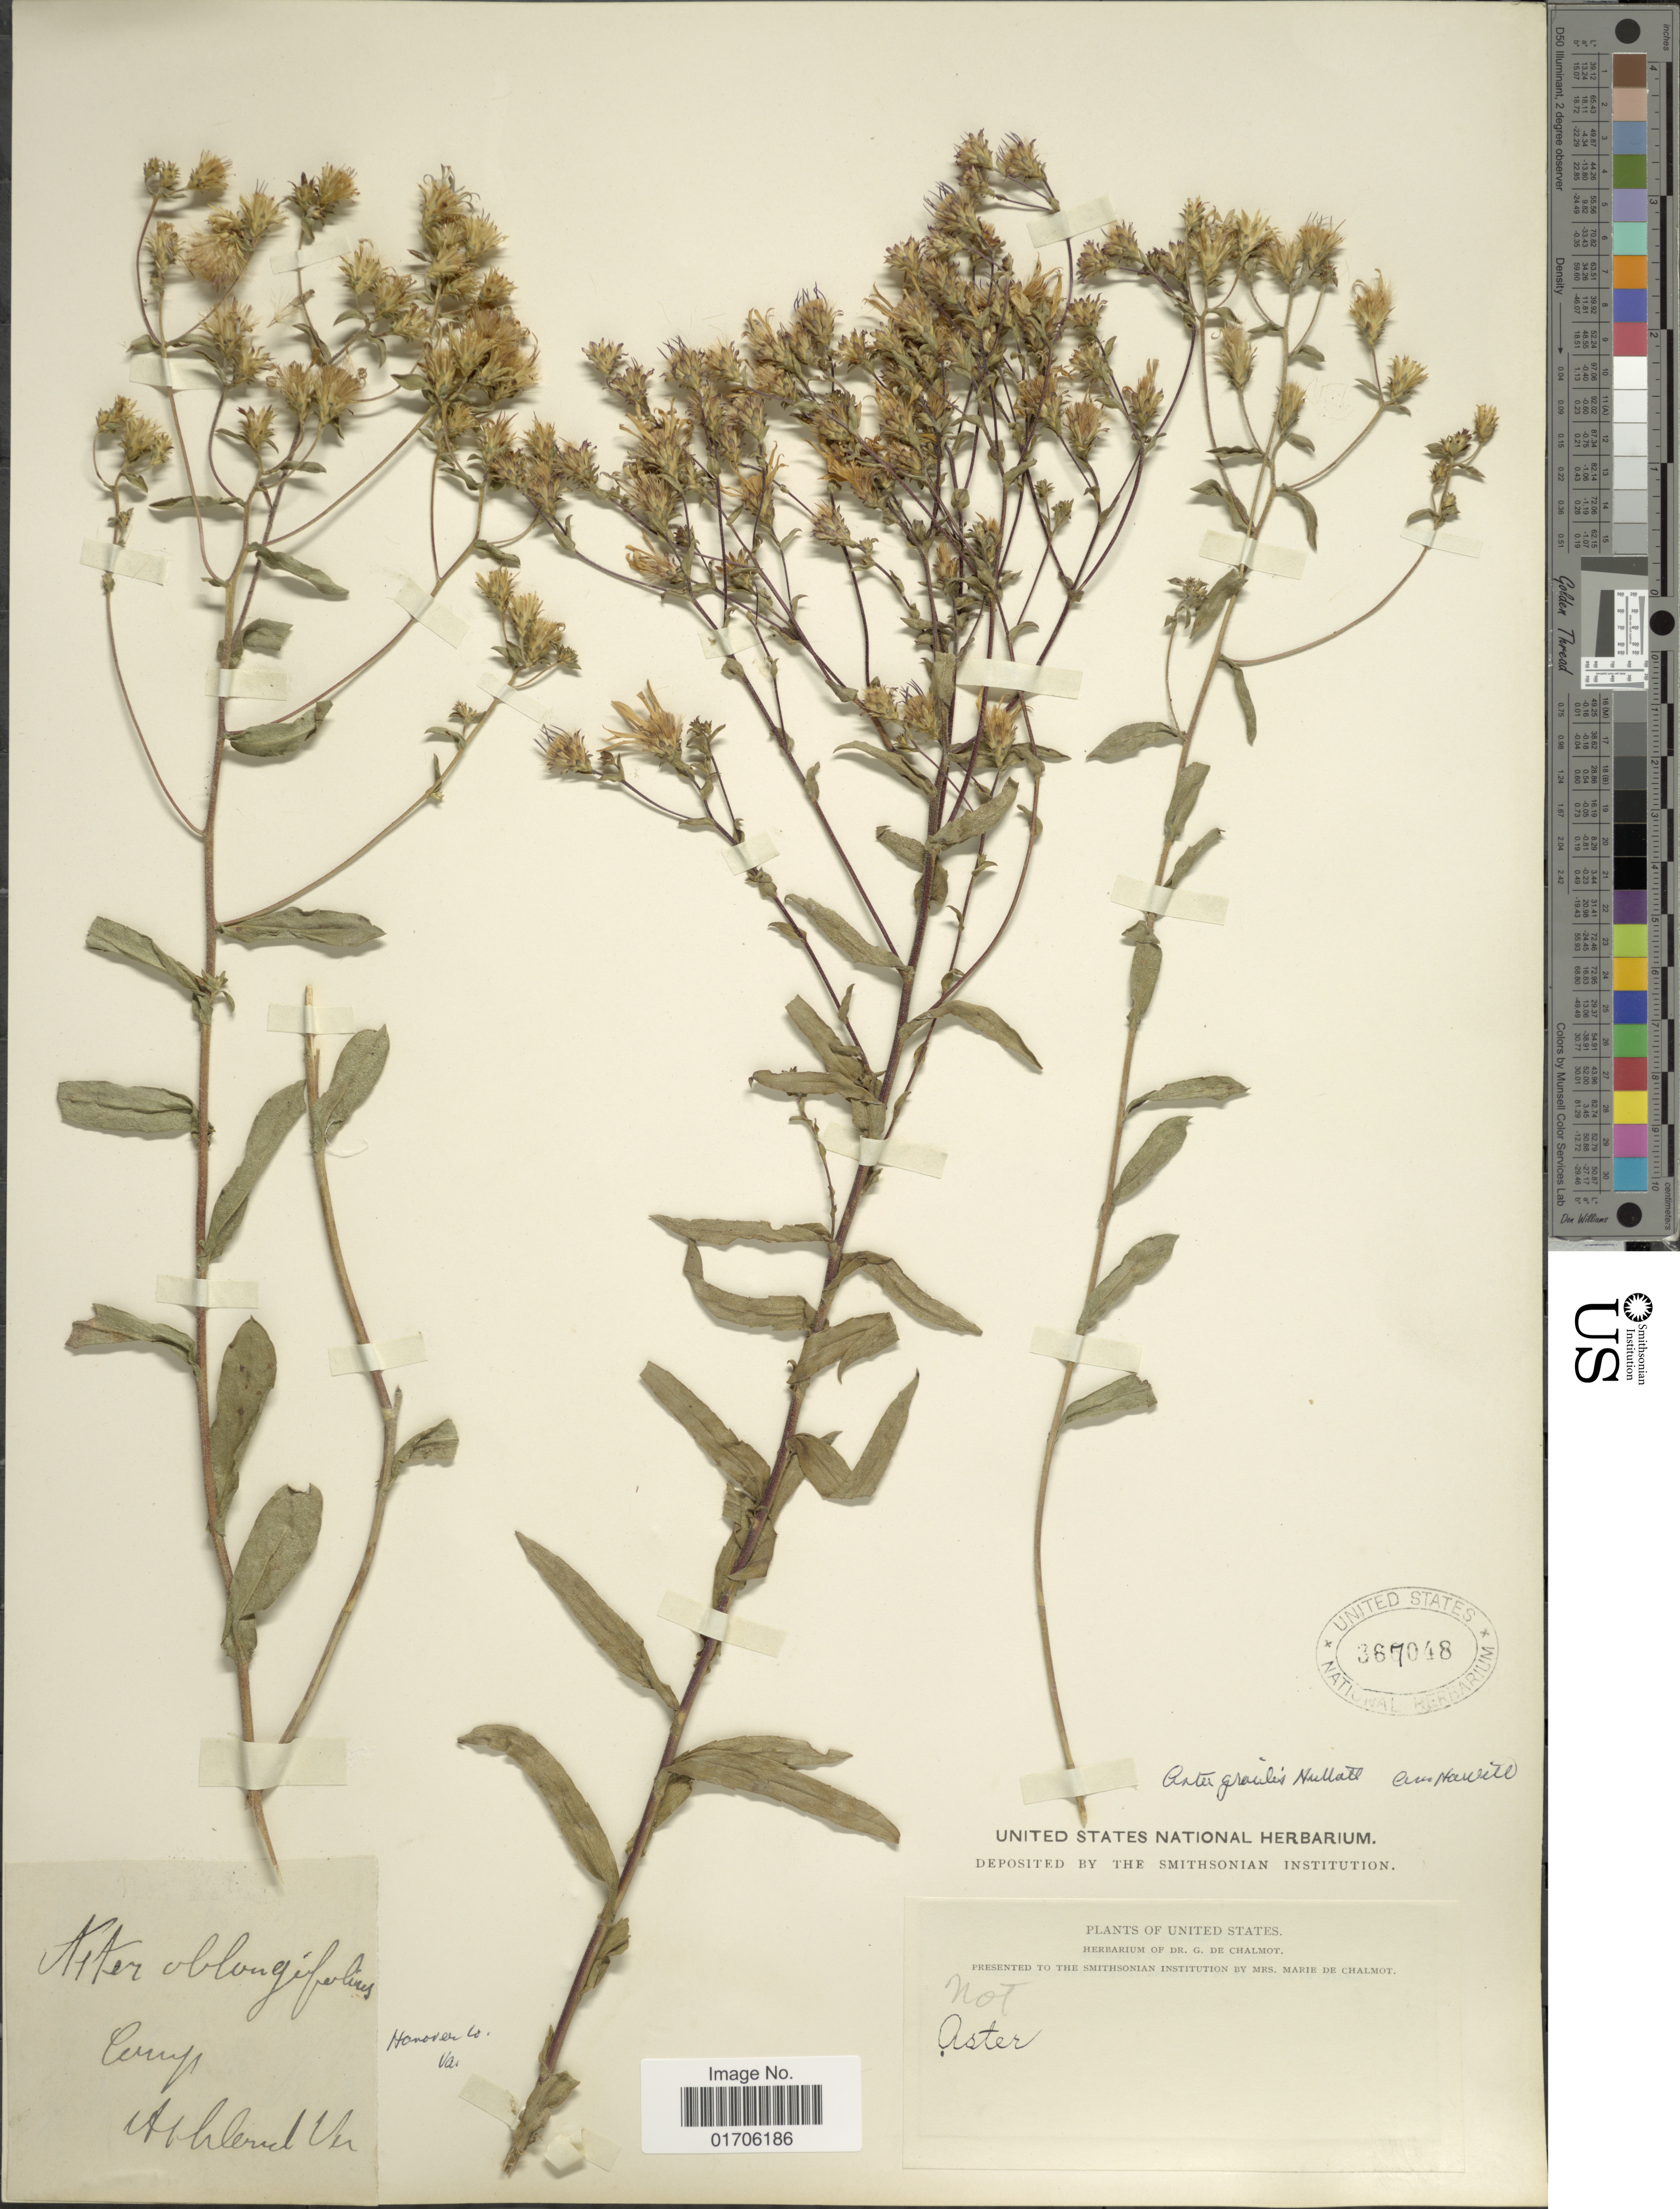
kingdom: Plantae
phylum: Tracheophyta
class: Magnoliopsida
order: Asterales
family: Asteraceae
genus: Eurybia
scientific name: Eurybia compacta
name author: G.L. Nesom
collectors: G. de Chalmot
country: United States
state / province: Virginia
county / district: Hanover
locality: Camp, Ashland.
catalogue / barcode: US 367048